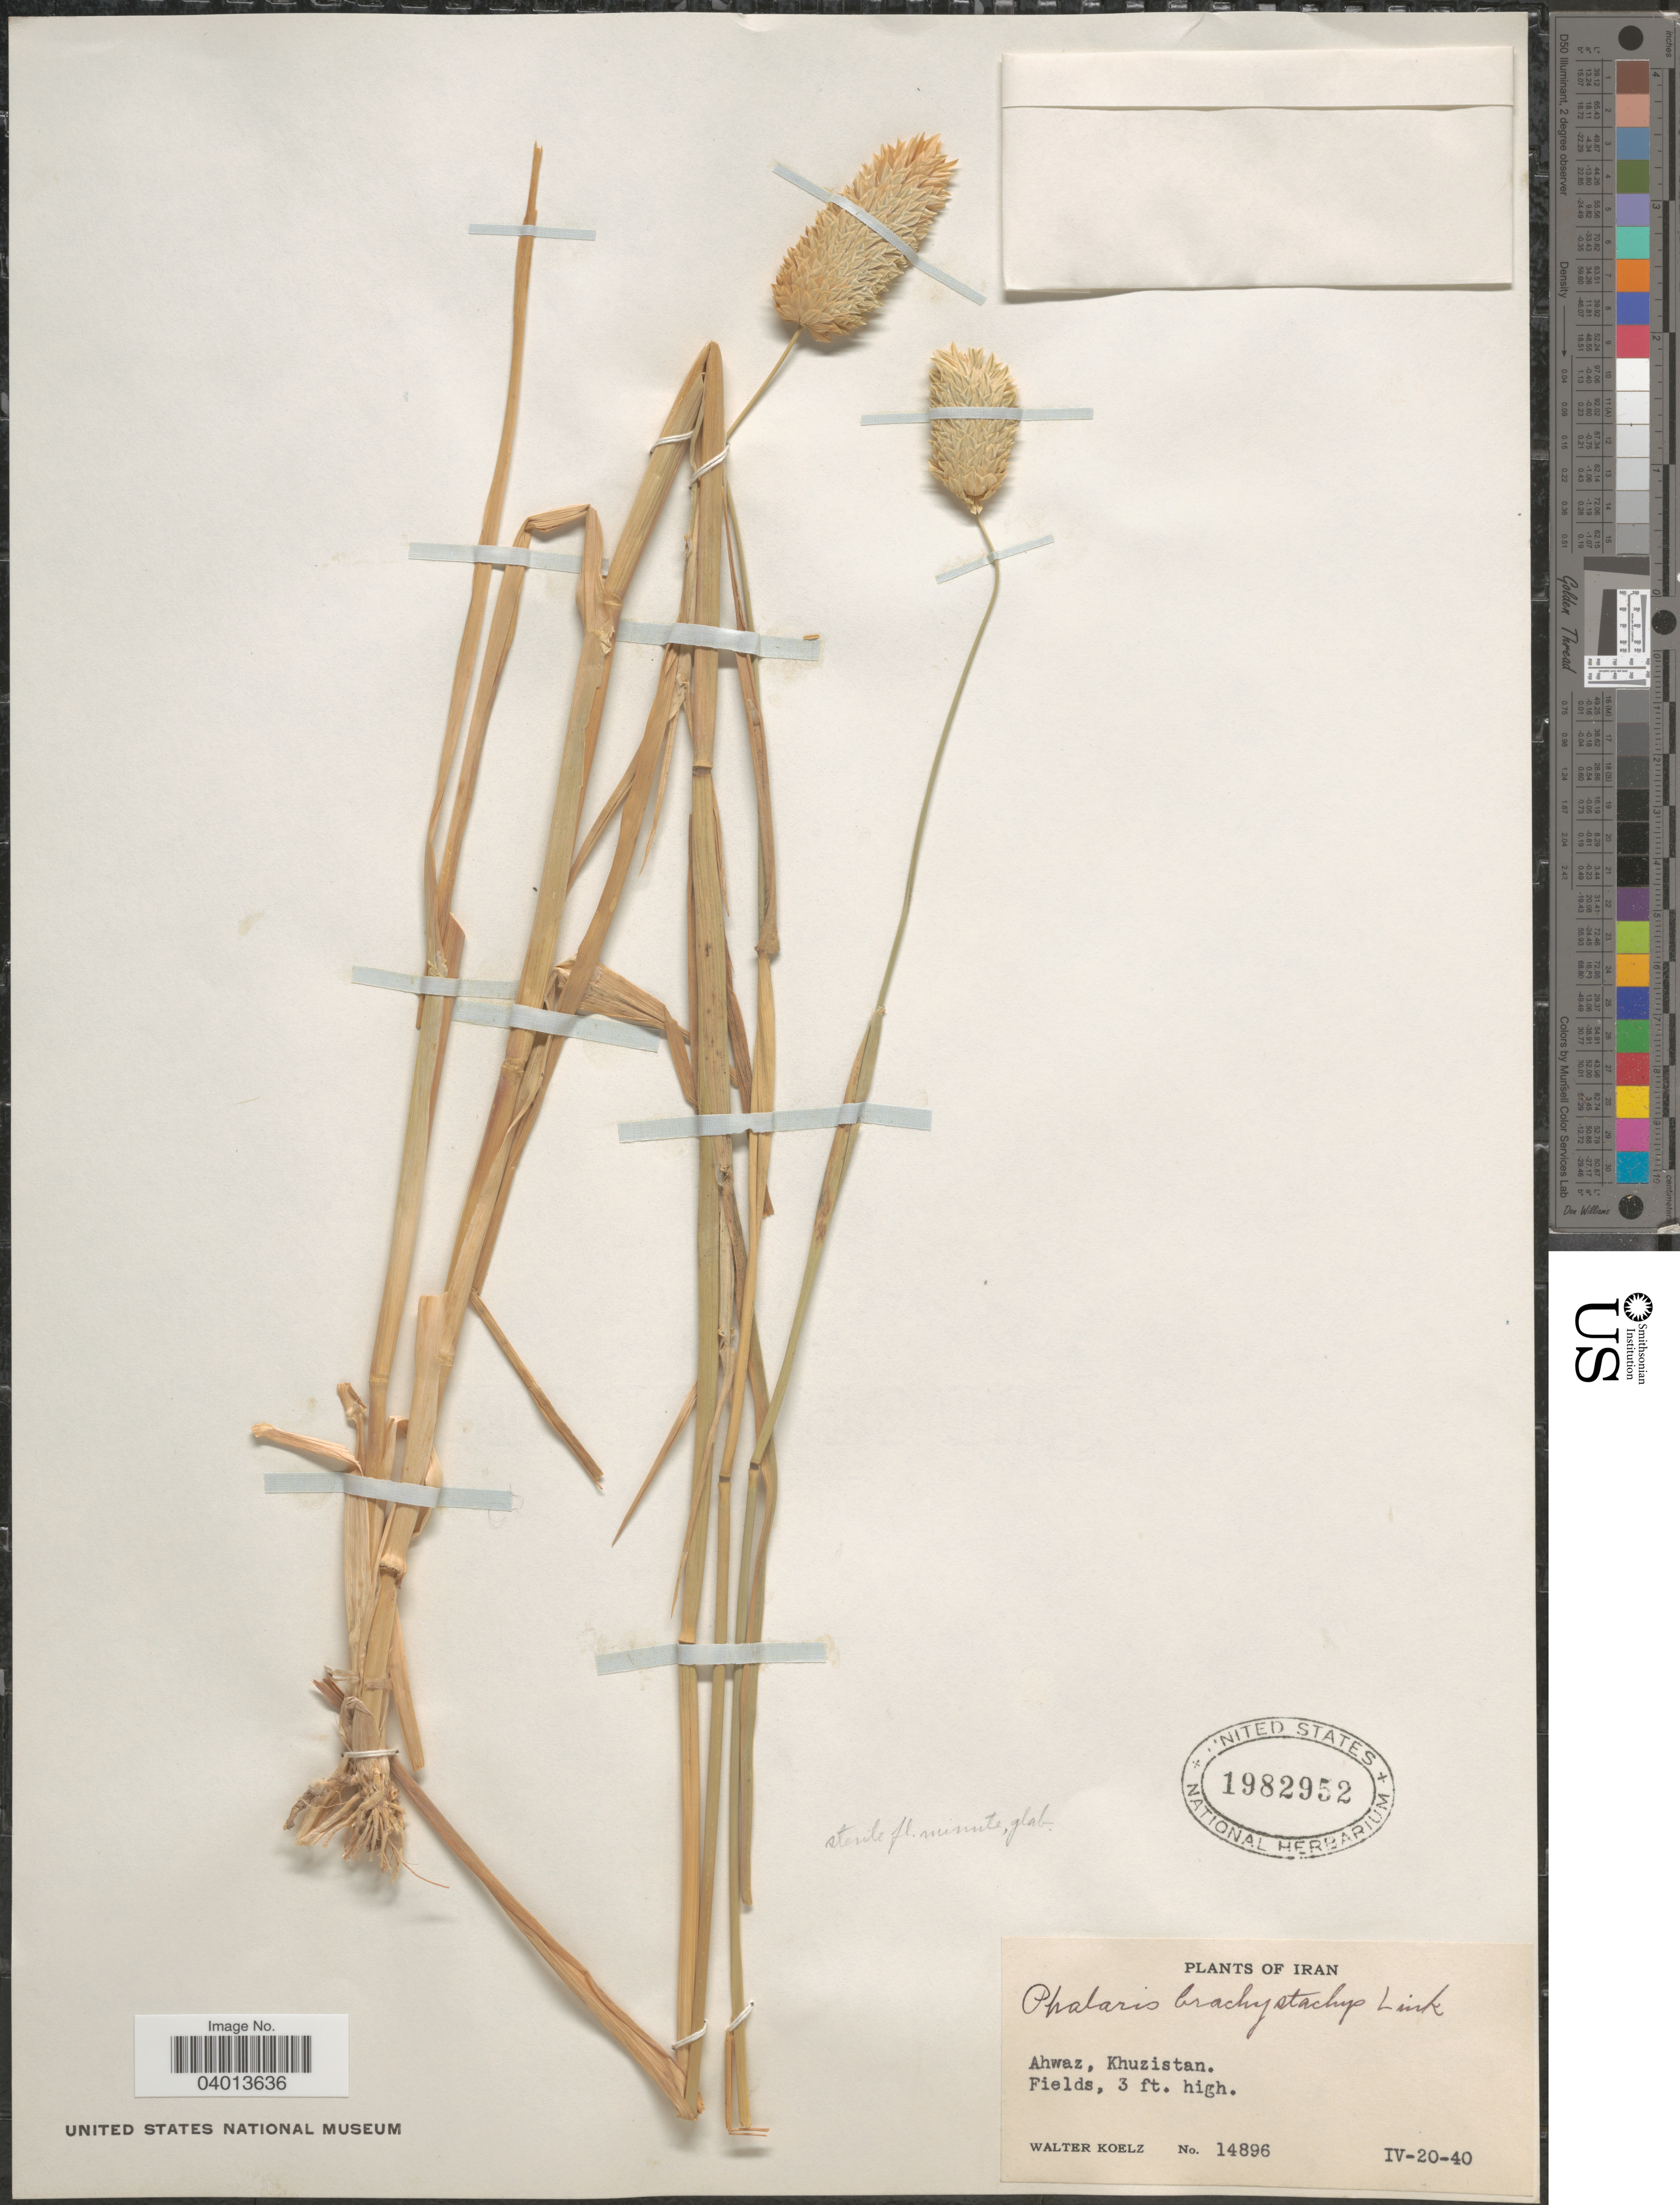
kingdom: Plantae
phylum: Tracheophyta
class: Liliopsida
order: Poales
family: Poaceae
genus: Phalaris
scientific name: Phalaris brachystachys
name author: Link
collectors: W. N. Koelz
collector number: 14896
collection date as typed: Transcribed d/m/y: 20/4/40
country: Iran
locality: Ahwaz, Khuzistan.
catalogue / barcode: US 1982952